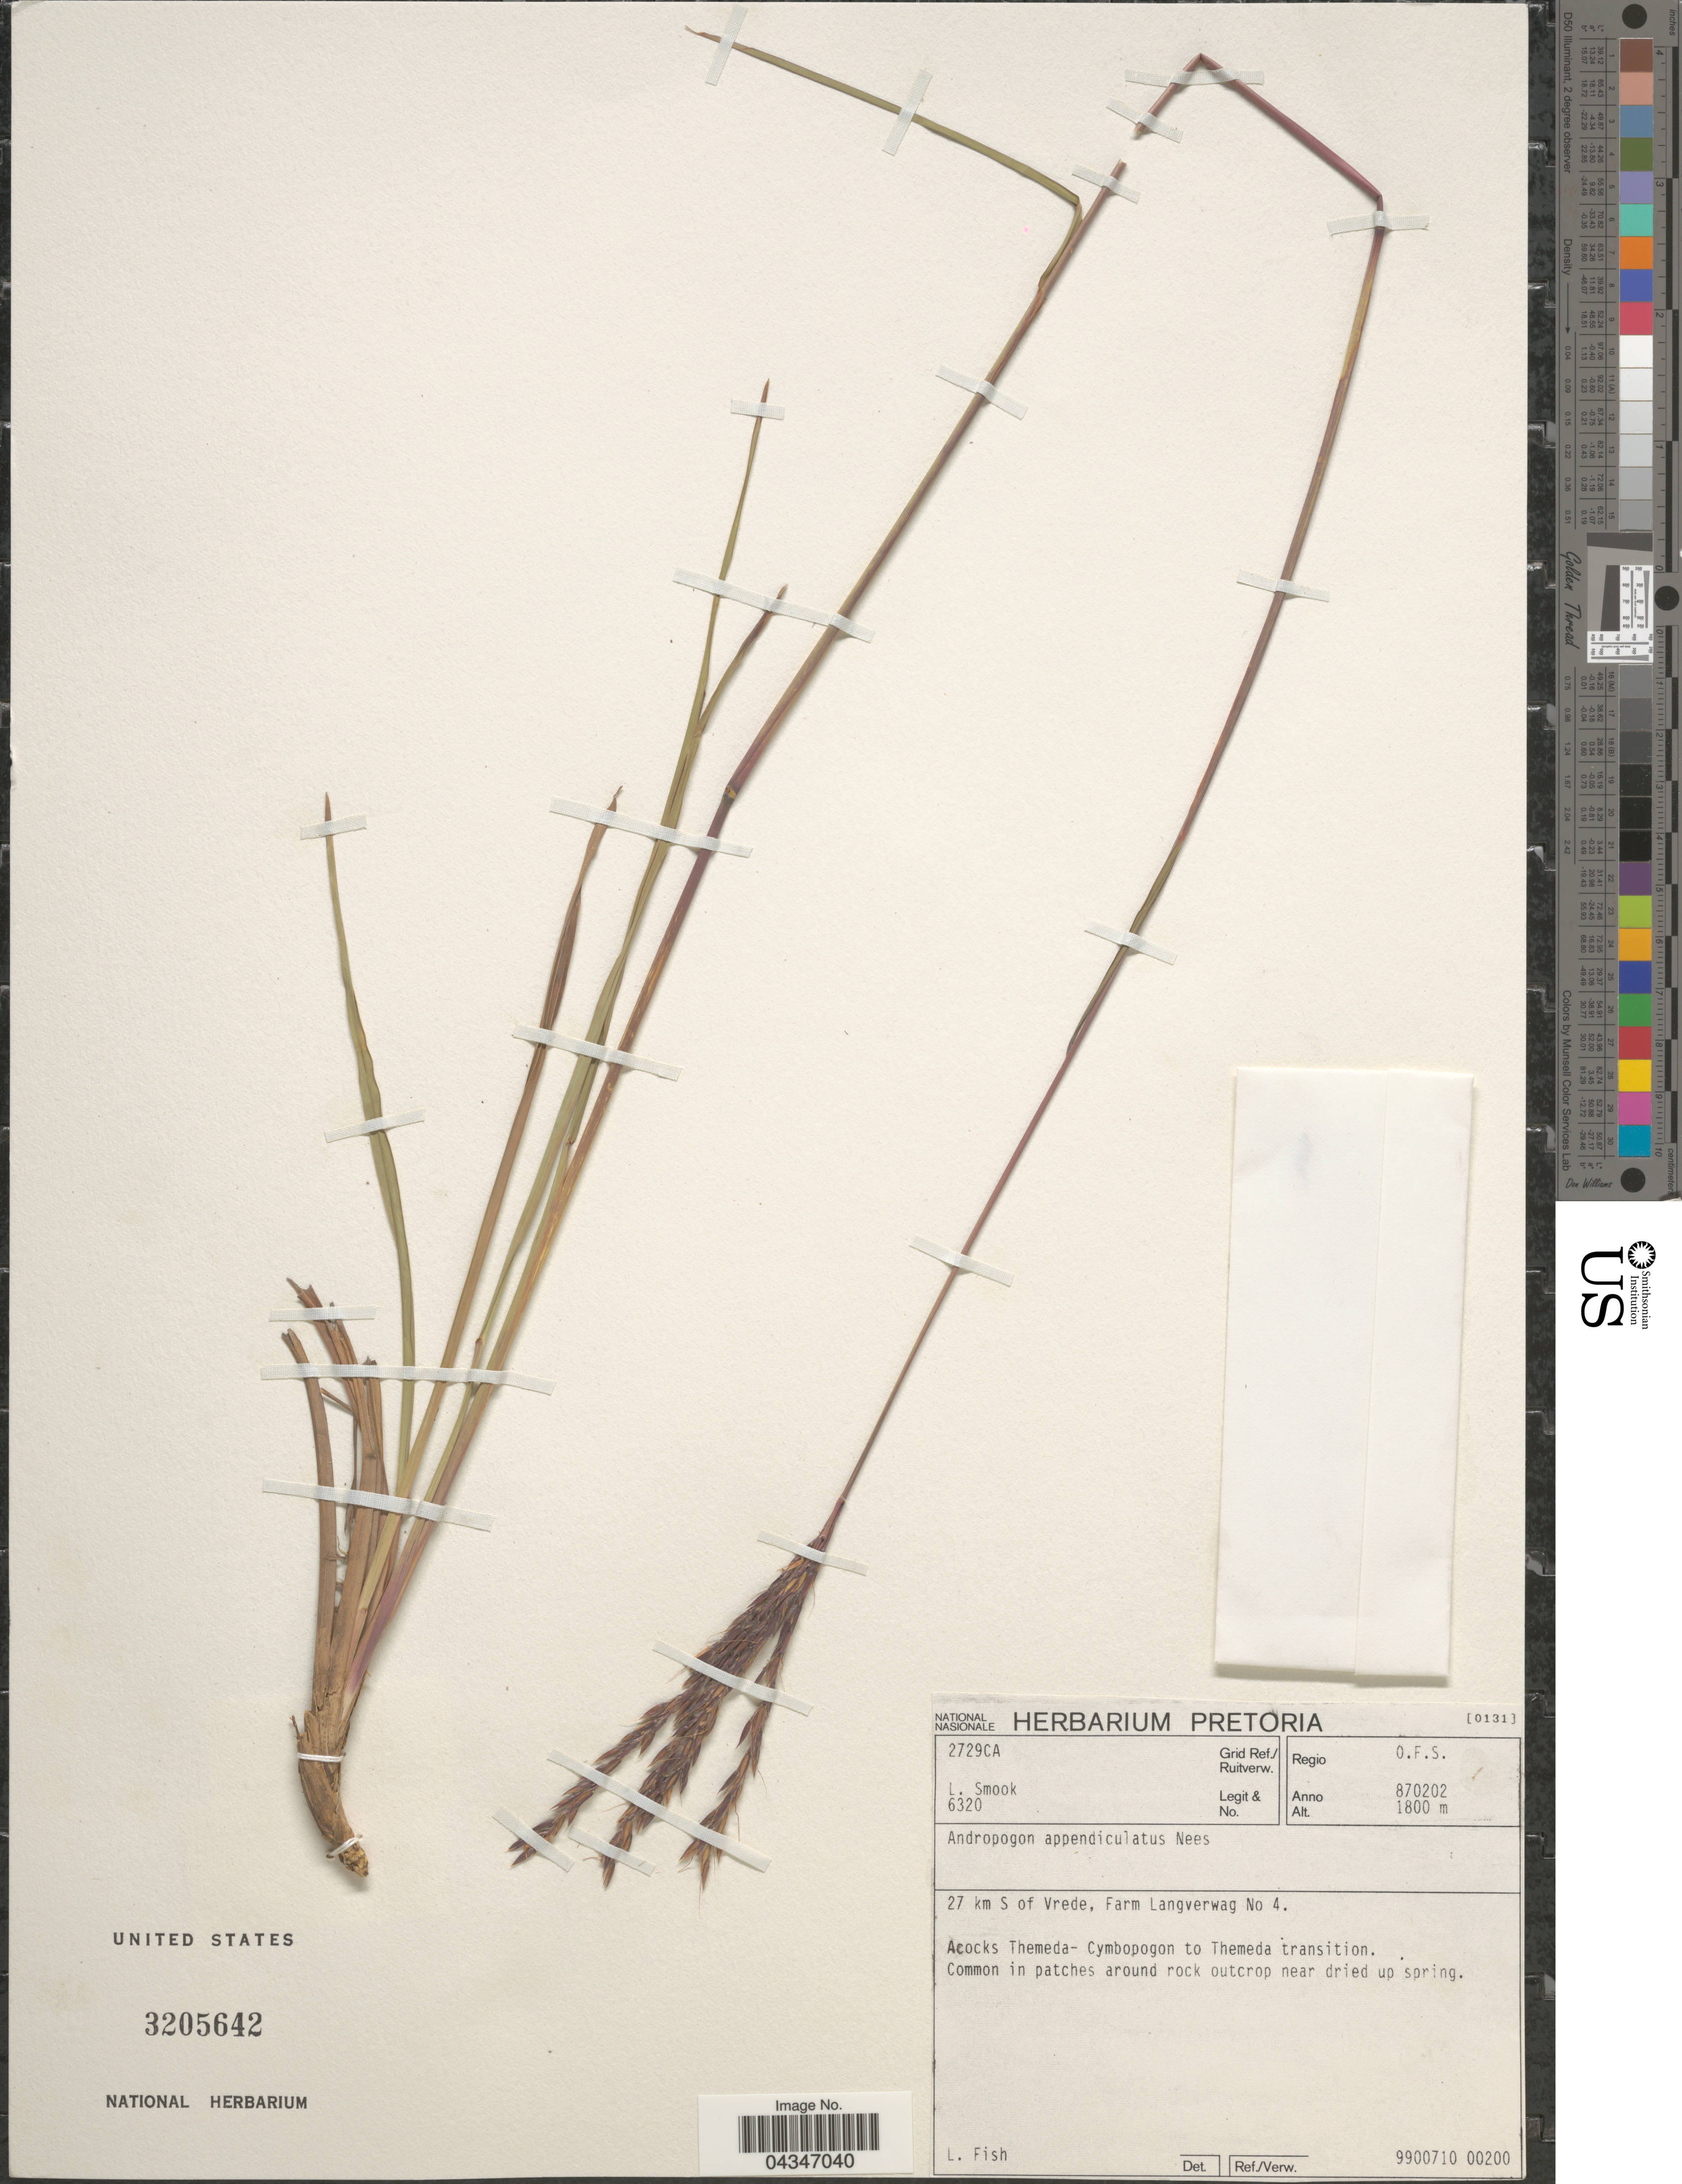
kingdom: Plantae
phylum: Tracheophyta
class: Liliopsida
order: Poales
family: Poaceae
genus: Andropogon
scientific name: Andropogon appendiculatus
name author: Nees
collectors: L. Smook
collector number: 6320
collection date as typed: Transcribed d/m/y: 2/2/87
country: South Africa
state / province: Free State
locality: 2729CA Grid Ref./Ruitverw. Regio O.F.S. 27 km S of Vrede, Farm Langverwag No. 4.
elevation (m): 1800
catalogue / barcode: US 3205642